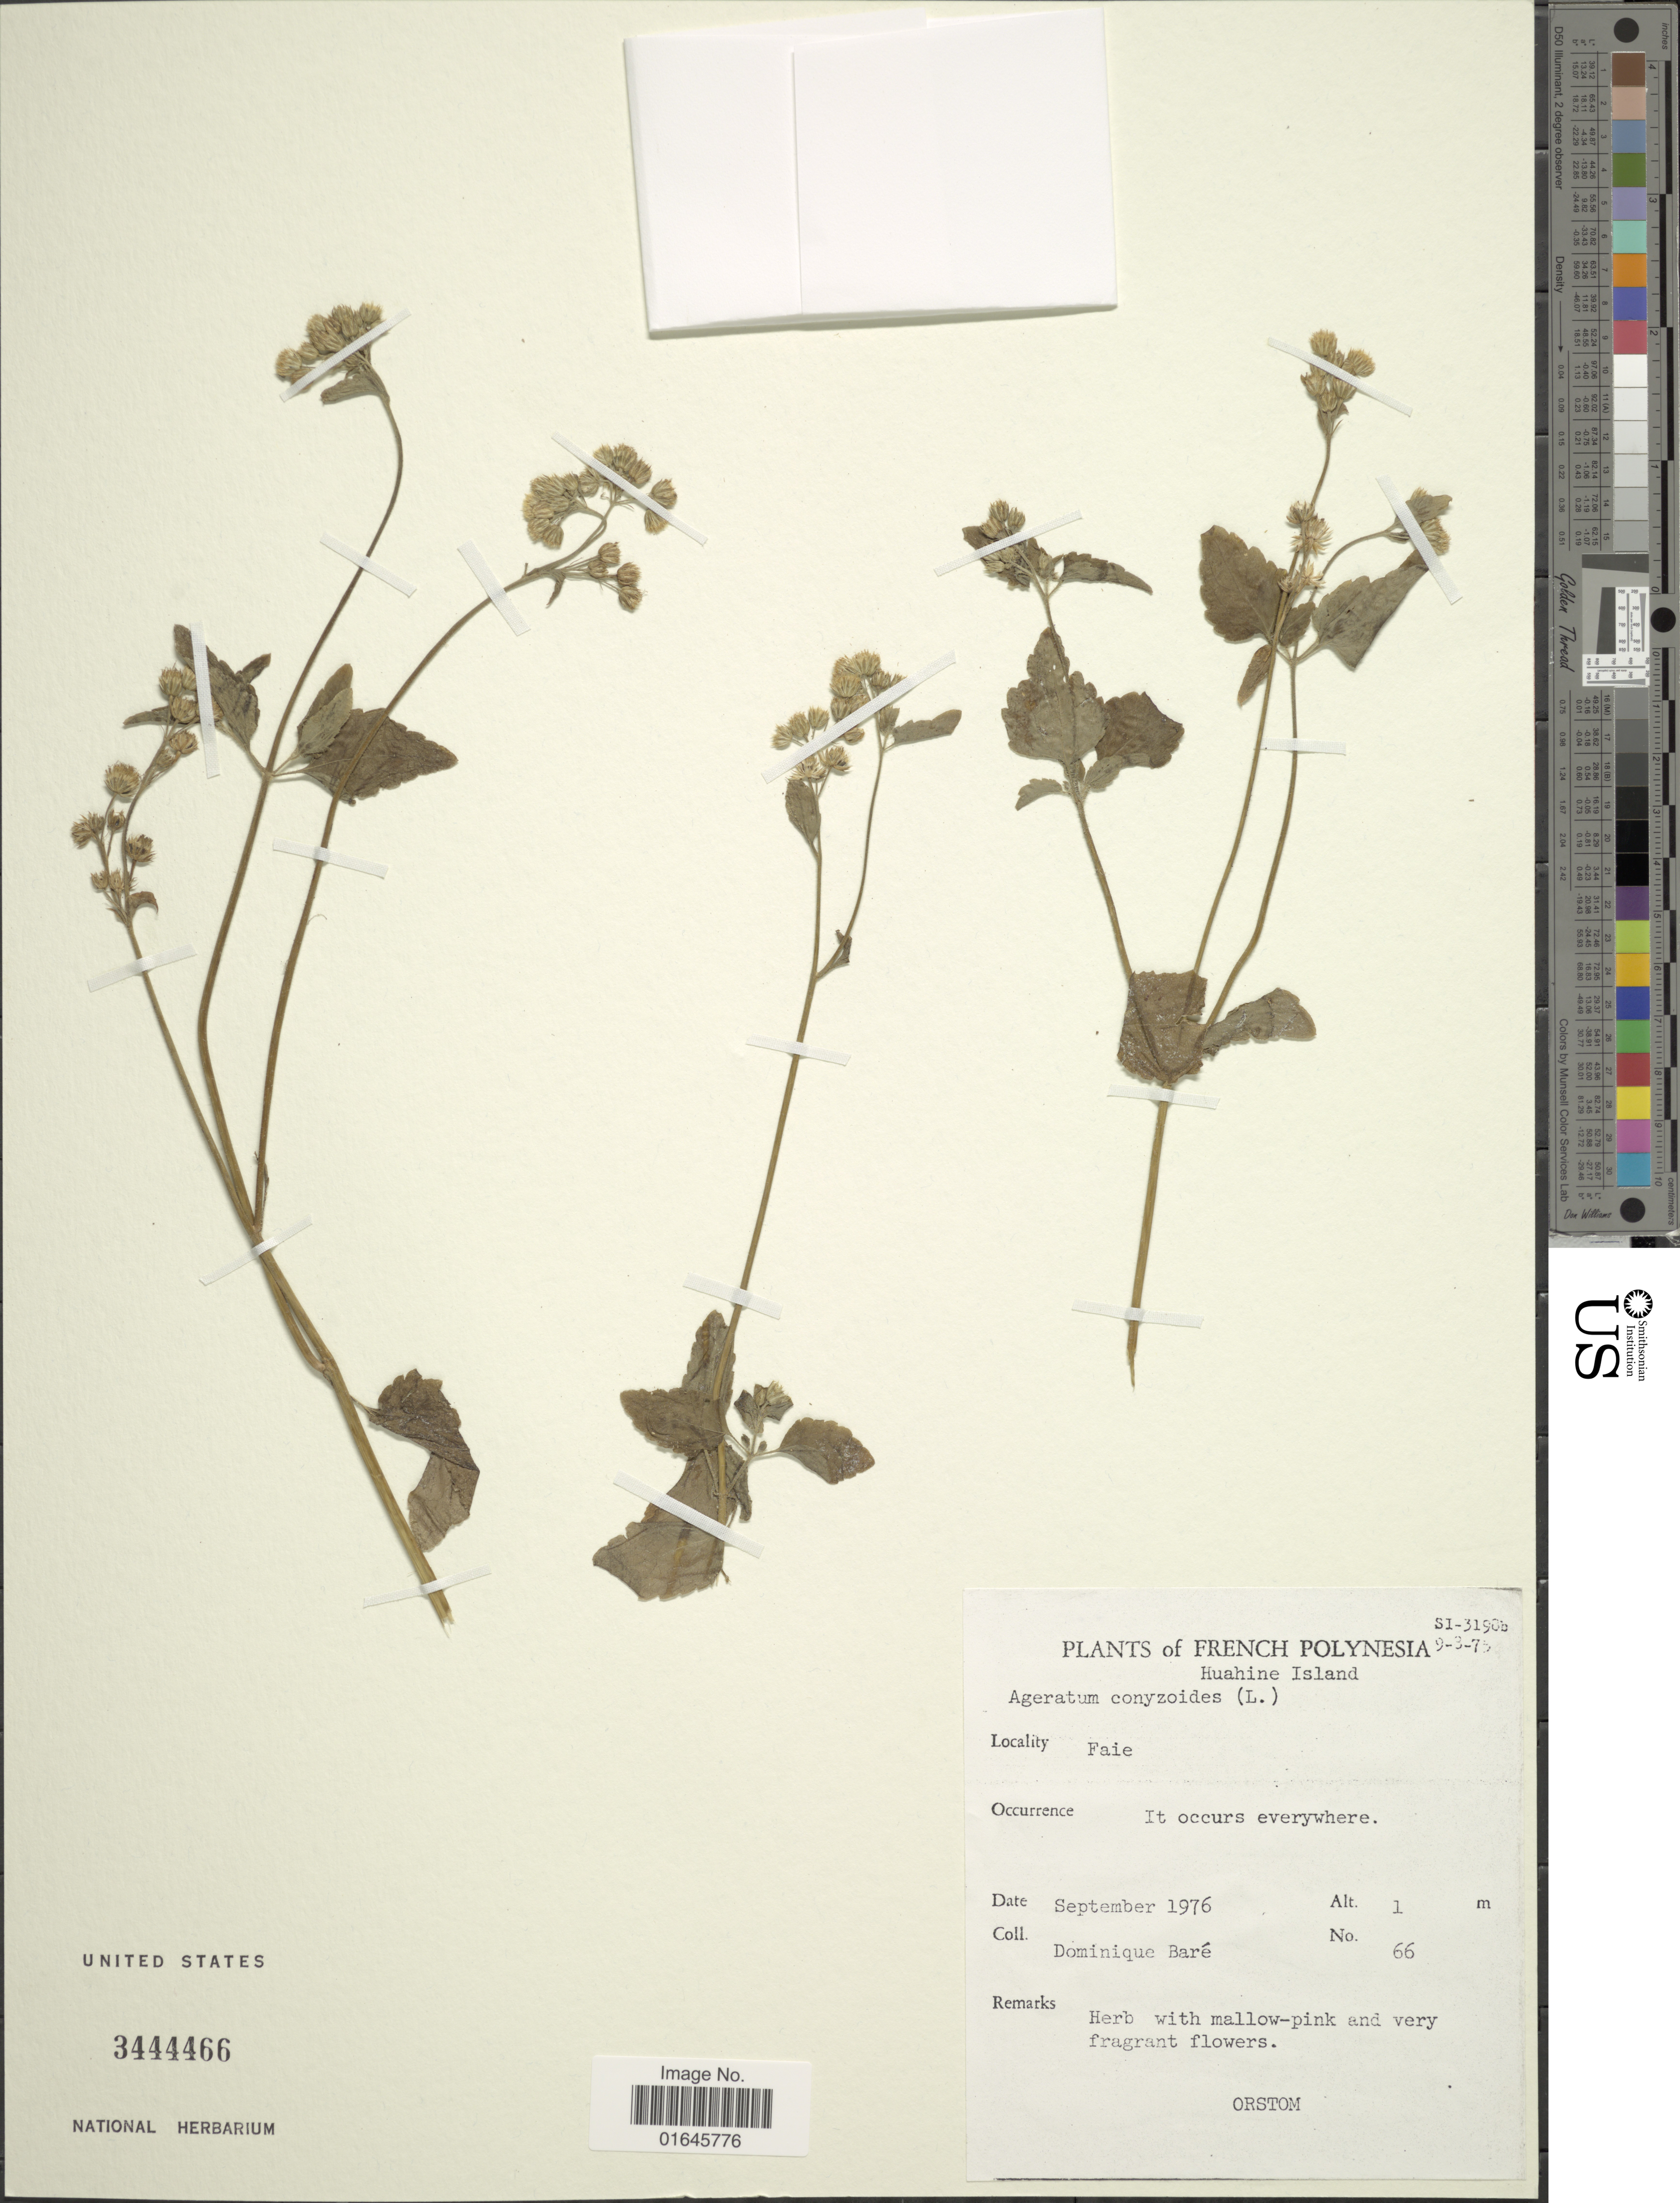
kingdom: Plantae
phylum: Tracheophyta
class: Magnoliopsida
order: Asterales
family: Asteraceae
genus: Ageratum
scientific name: Ageratum conyzoides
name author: L.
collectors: D. Baré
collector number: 66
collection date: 1976-09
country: French Polynesia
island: Huahine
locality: Huahine Island, Faie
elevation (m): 1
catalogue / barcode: US 3444466